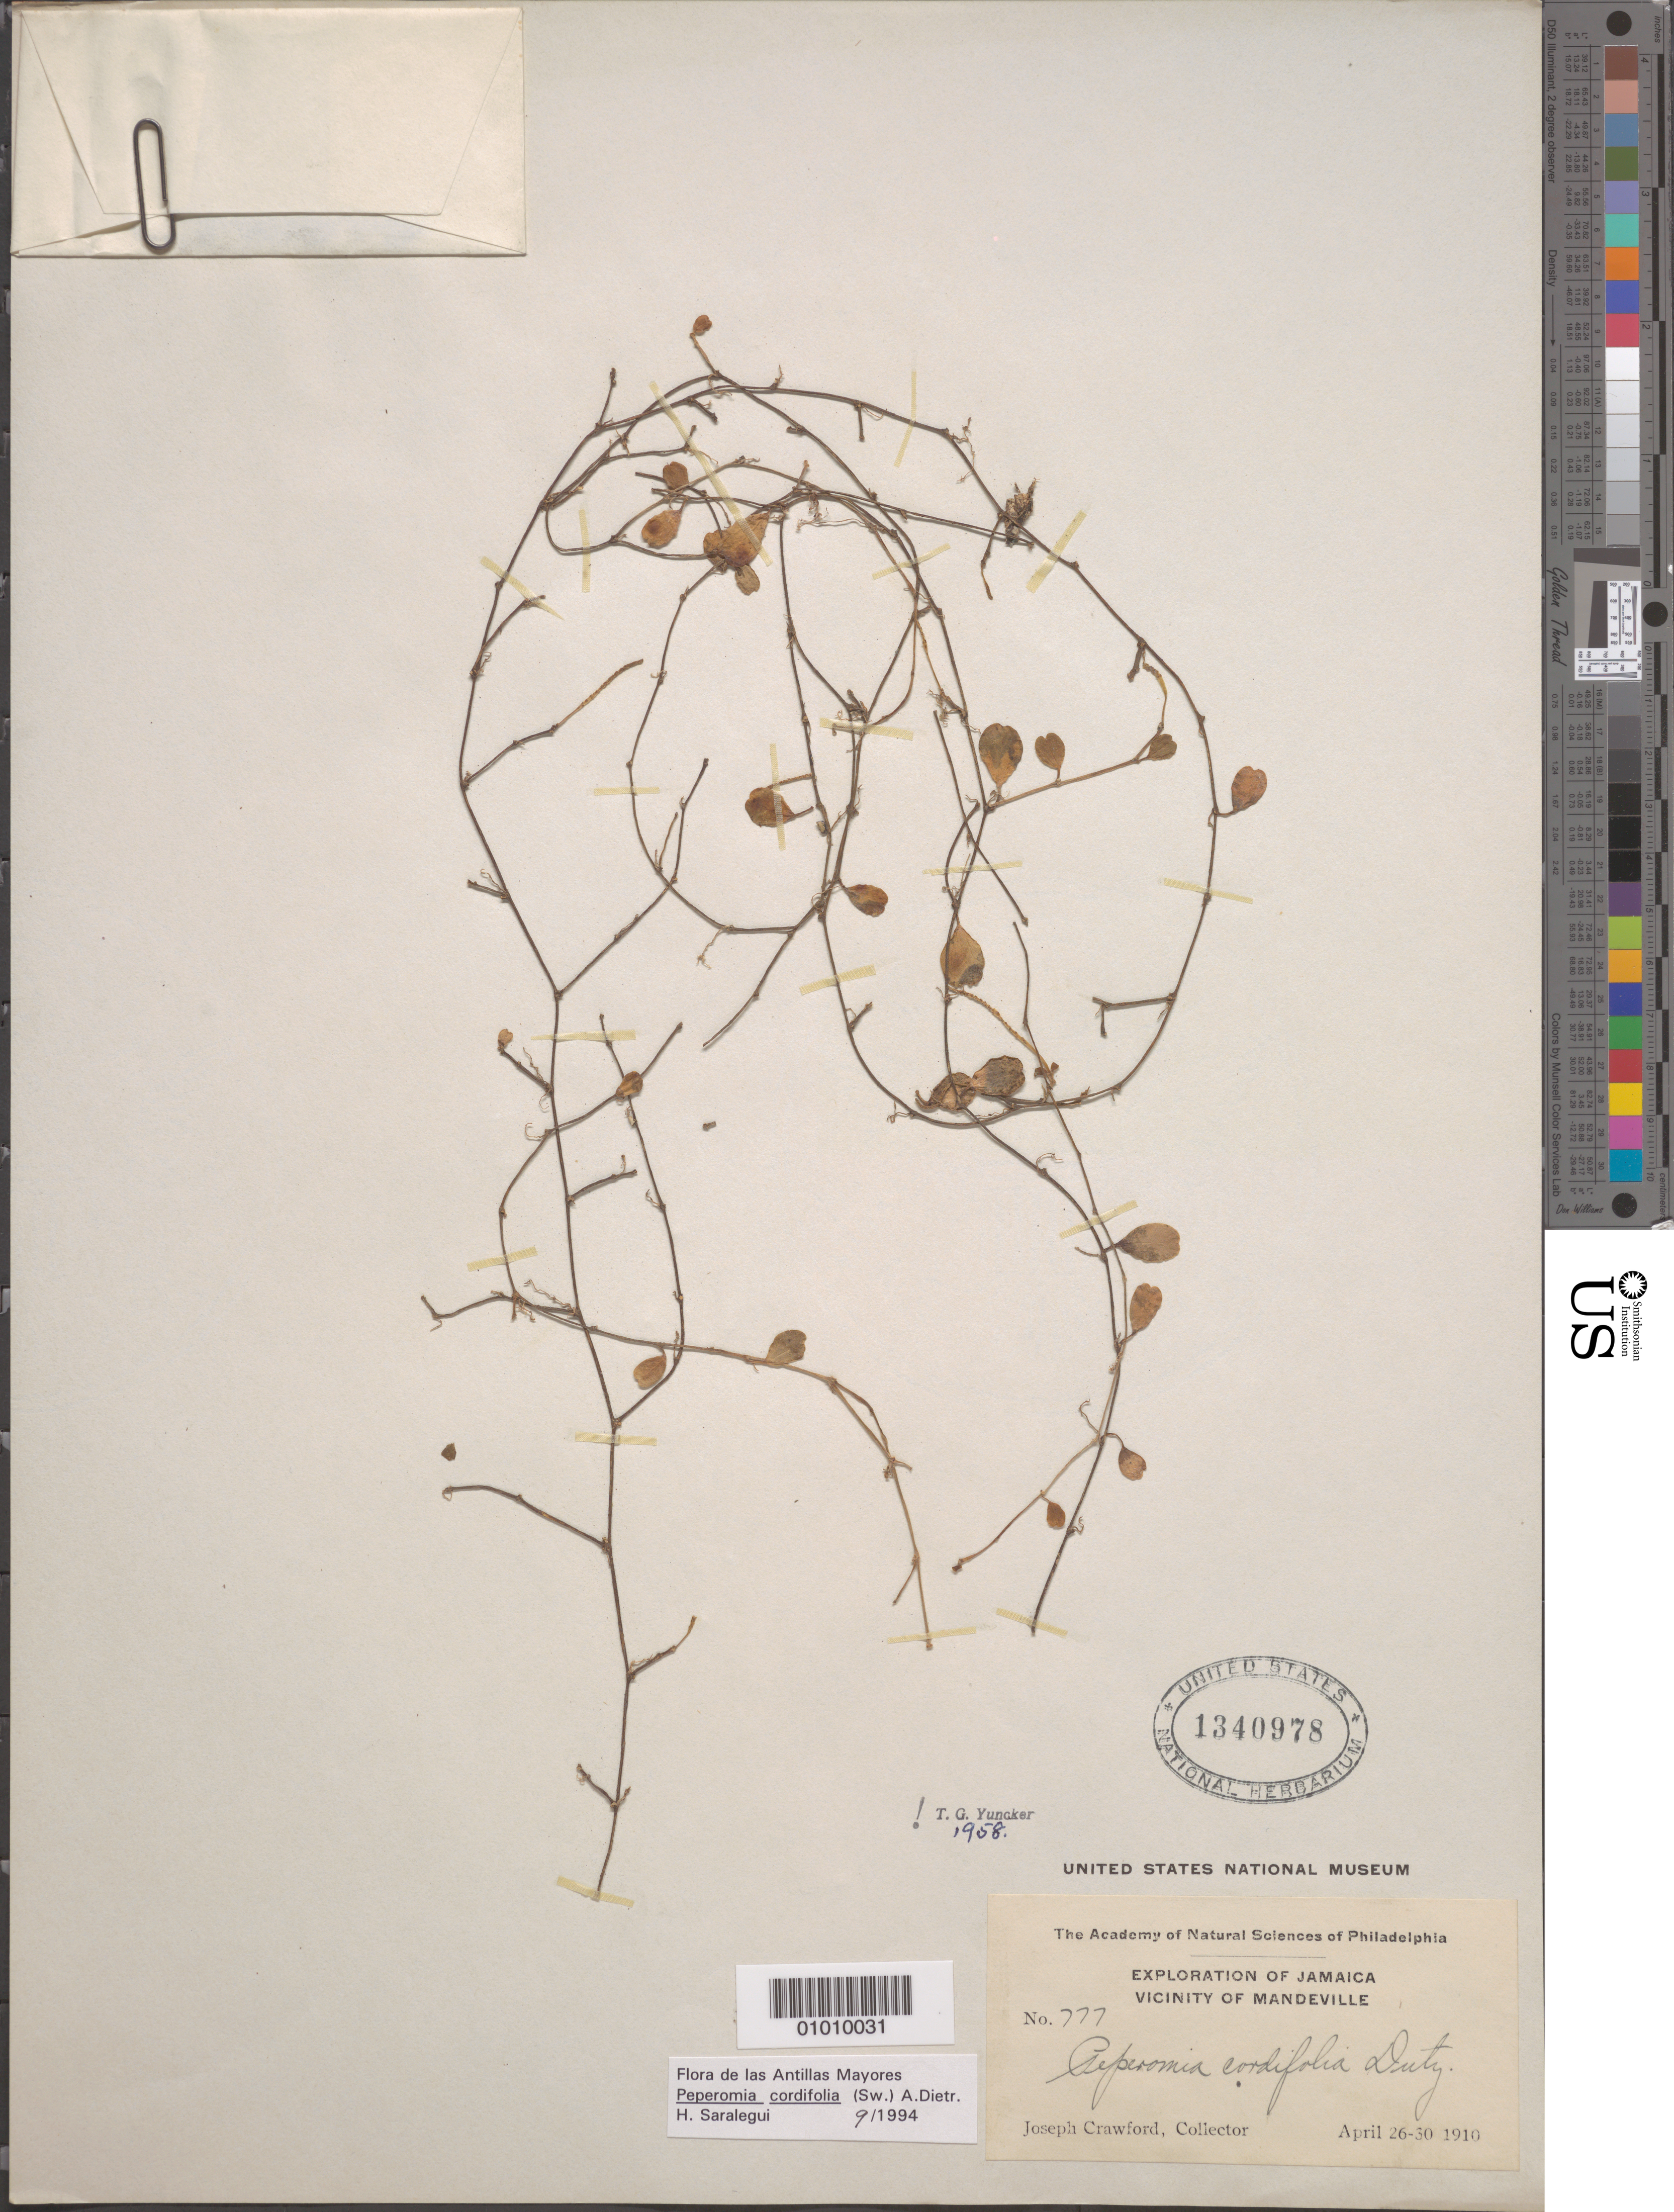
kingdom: Plantae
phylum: Tracheophyta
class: Magnoliopsida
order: Piperales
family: Piperaceae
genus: Peperomia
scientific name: Peperomia cordifolia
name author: (Sw.) A. Dietr.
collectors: J. Crawford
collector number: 777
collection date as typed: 26 Apr 1910 to 30 Apr 1910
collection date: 1910-04-26/1910-04-30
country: Jamaica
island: Jamaica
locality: Vicinity of Mandeville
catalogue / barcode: US 1340978